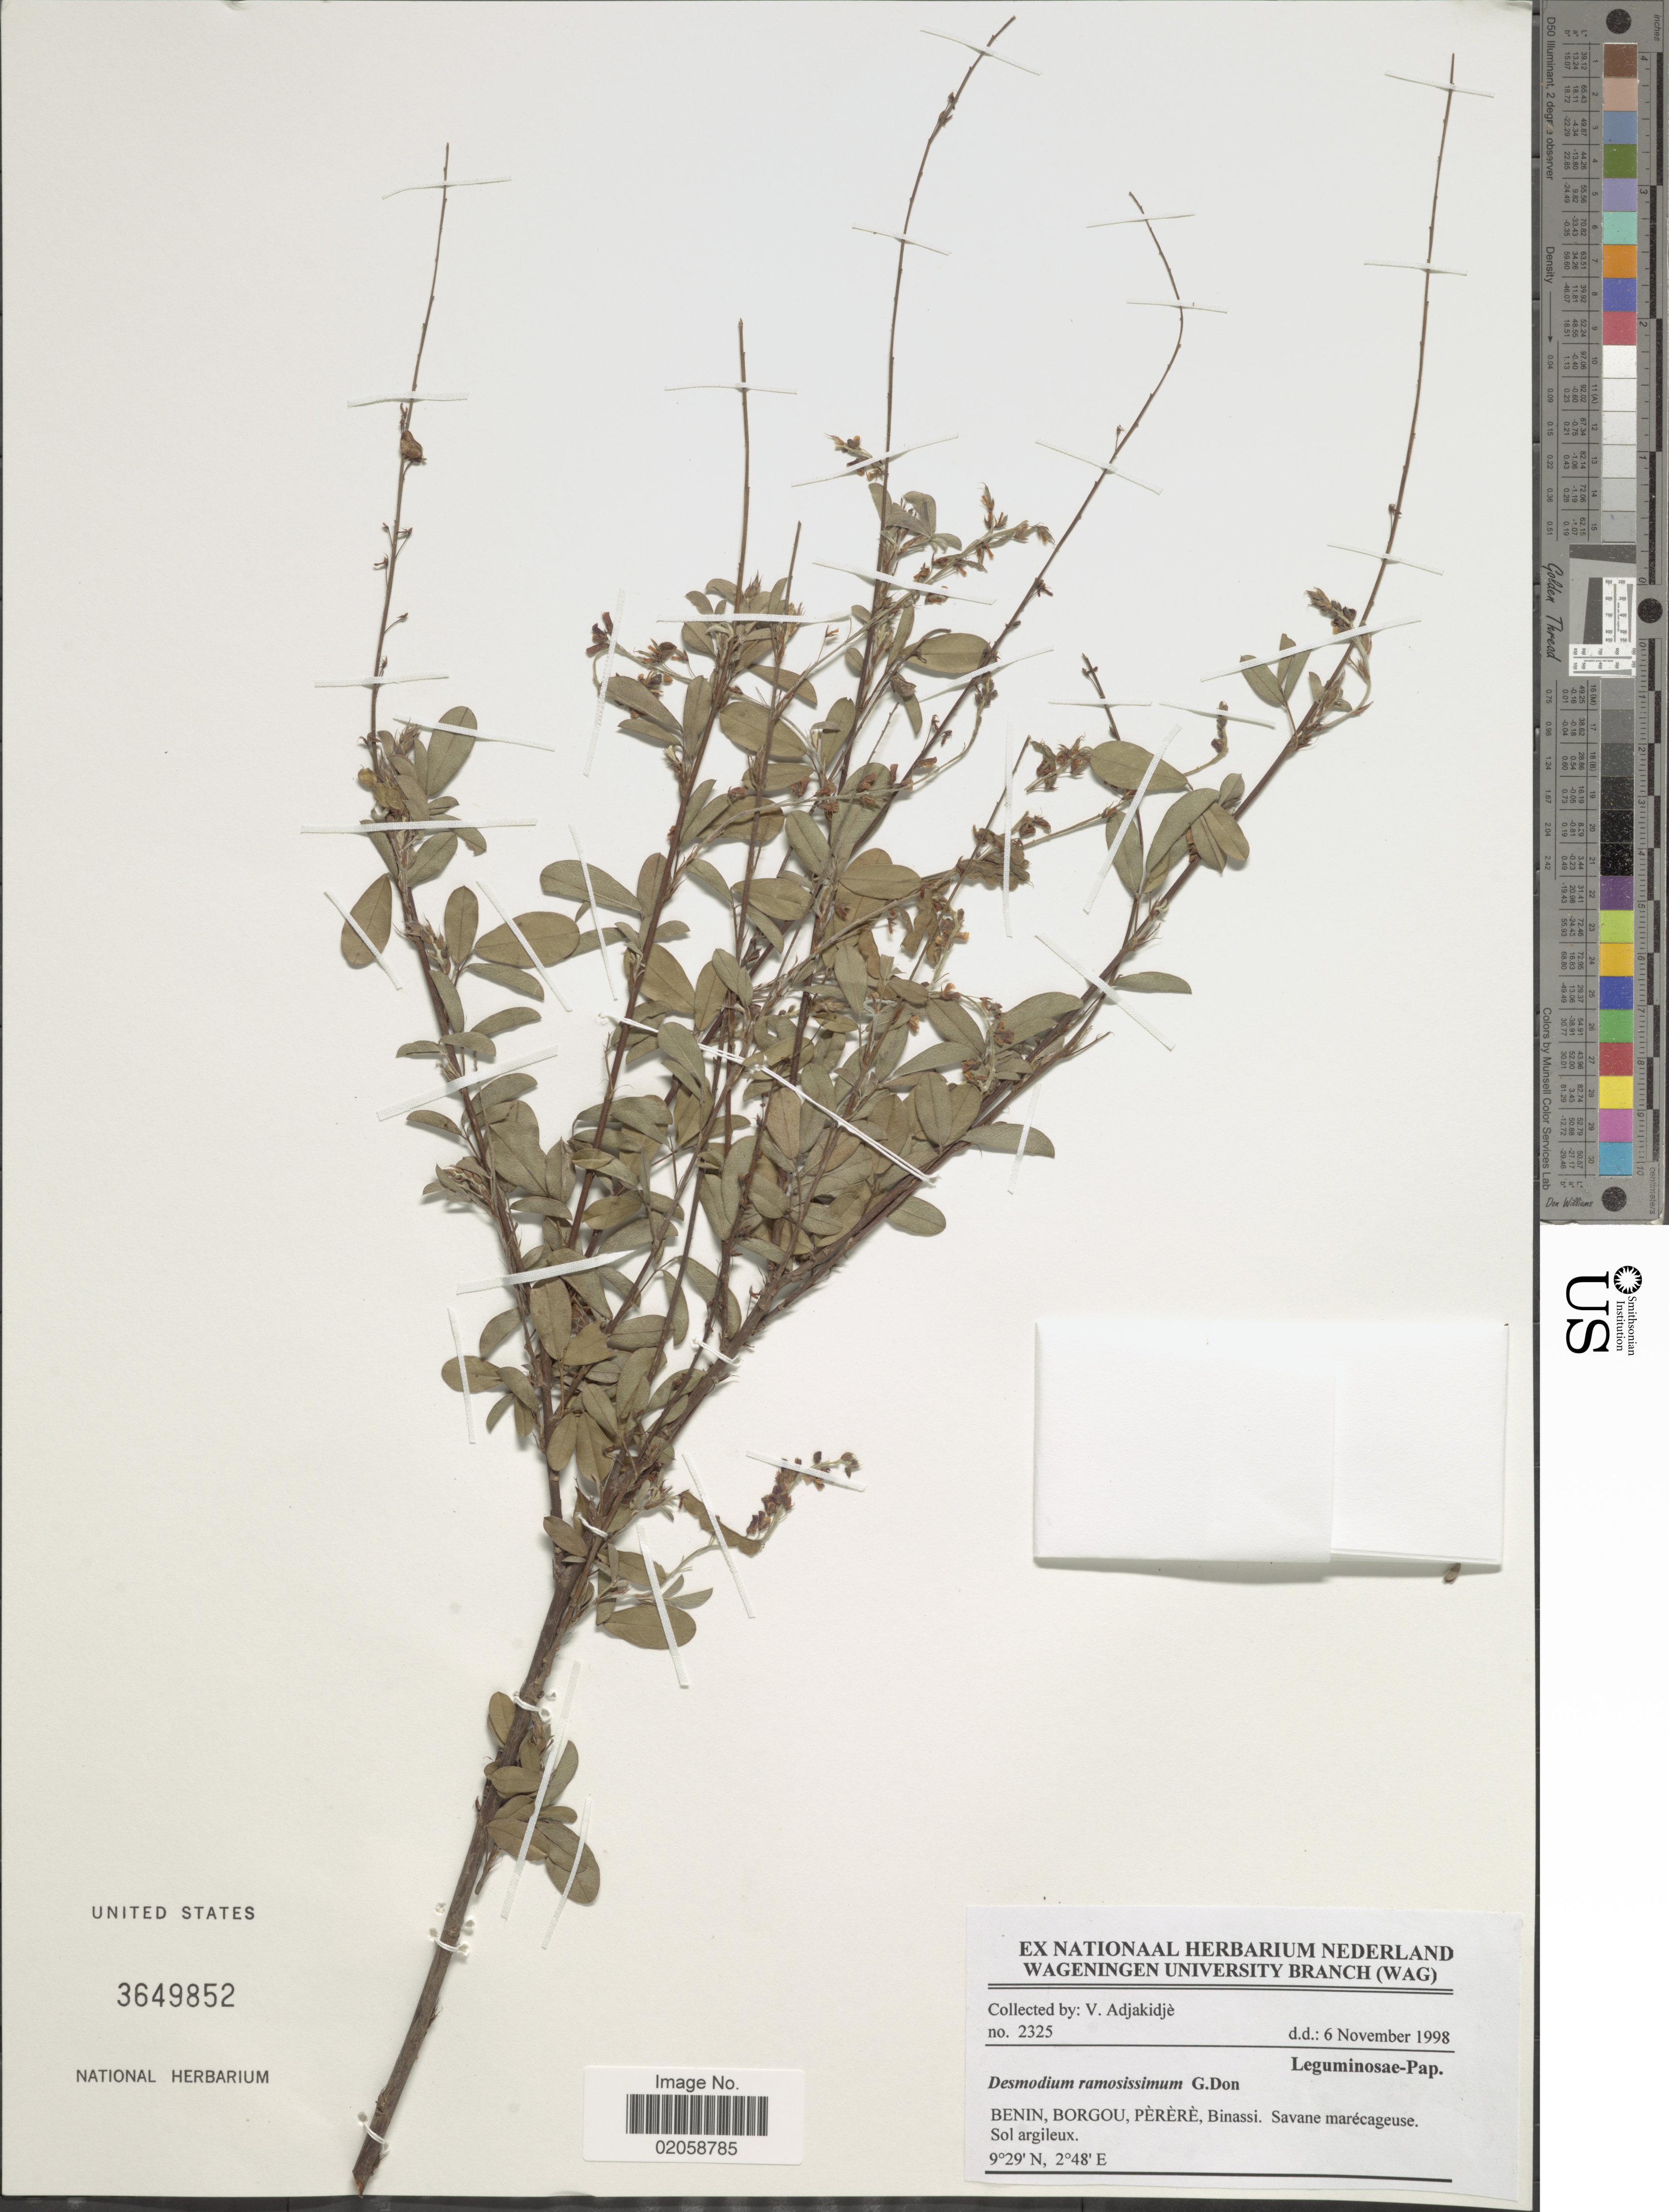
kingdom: Plantae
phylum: Tracheophyta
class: Magnoliopsida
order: Fabales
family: Fabaceae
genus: Grona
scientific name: Grona ramosissima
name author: (G. Don) H. Ohashi & K. Ohashi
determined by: Strong, Mark T., (BOT), Smithsonian Institution - National Museum of Natural History (UNITED STATES)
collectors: V. Adjakidjè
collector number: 2325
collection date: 1998-11-06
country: Benin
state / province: Borgou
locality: Borgou, Pèrèrè, Binassi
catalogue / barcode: US 3649852